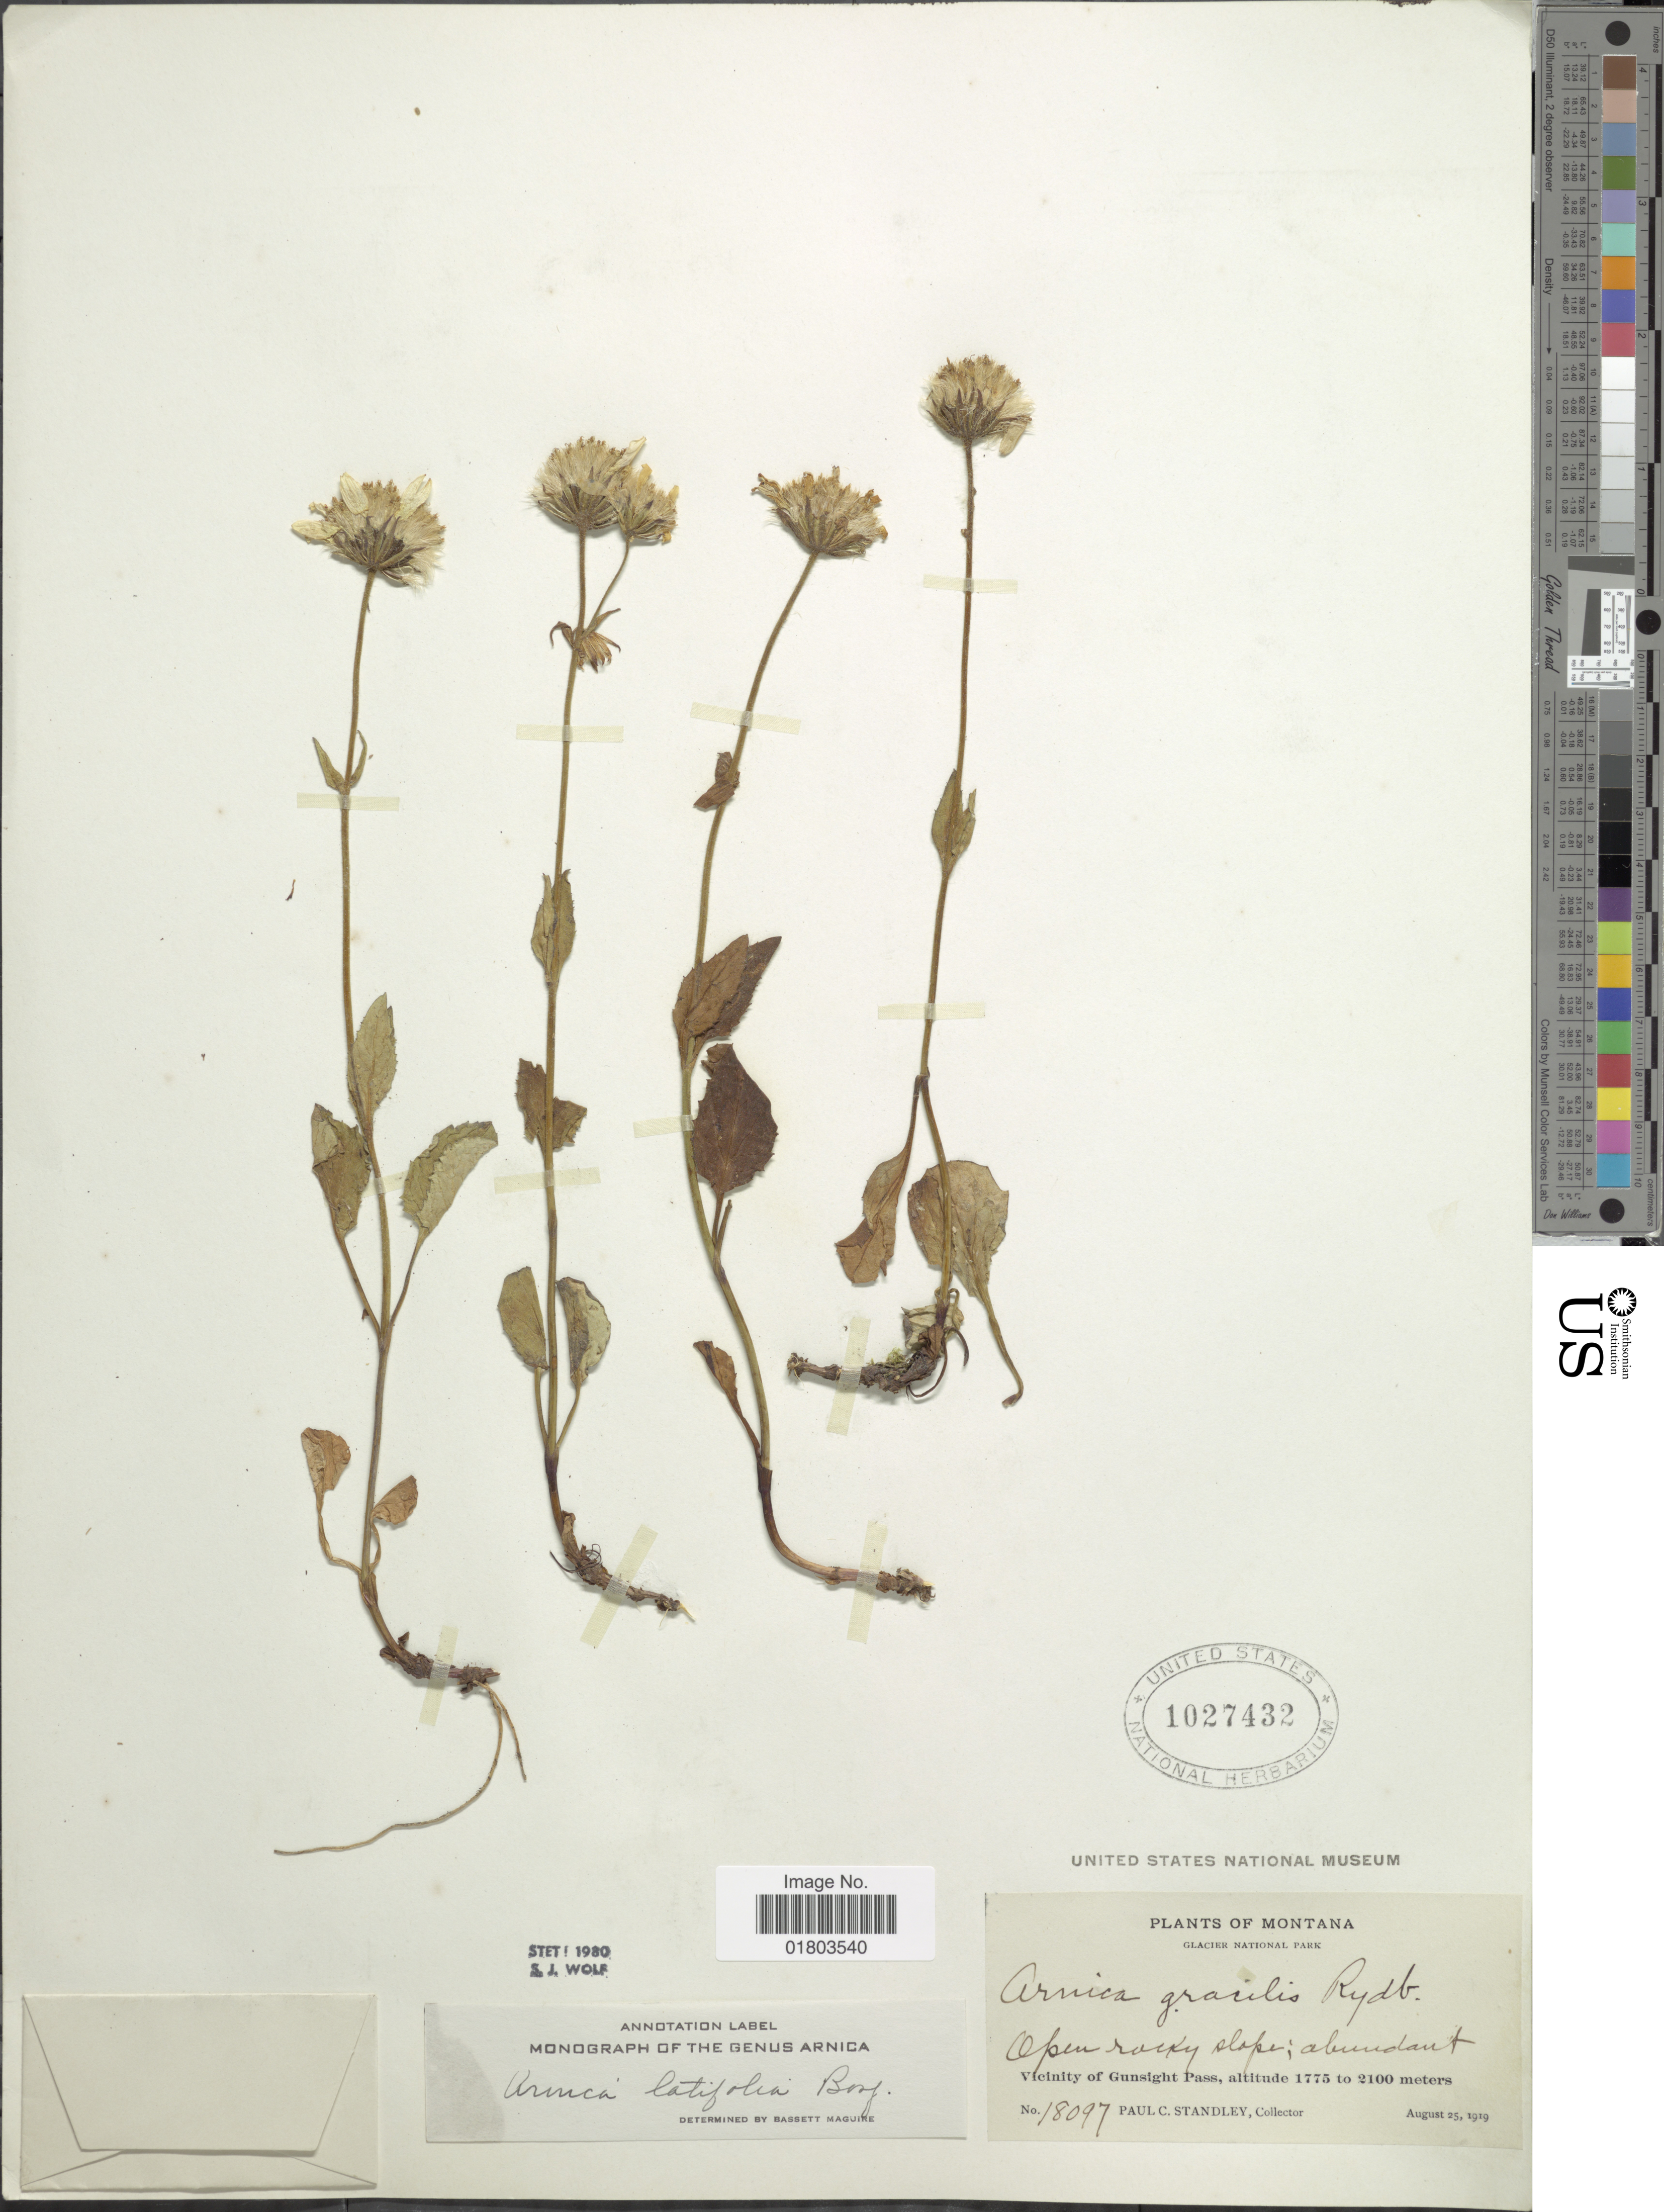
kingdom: Plantae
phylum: Tracheophyta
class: Magnoliopsida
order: Asterales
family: Asteraceae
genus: Arnica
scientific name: Arnica latifolia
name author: Bong.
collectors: P. C. Standley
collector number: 18097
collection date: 1919-08-25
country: United States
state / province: Montana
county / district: Glacier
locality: Glacier National Park, Open rocky slope; abundant, Vicinity of Gunsight Pass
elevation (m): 1775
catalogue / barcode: US 1027432